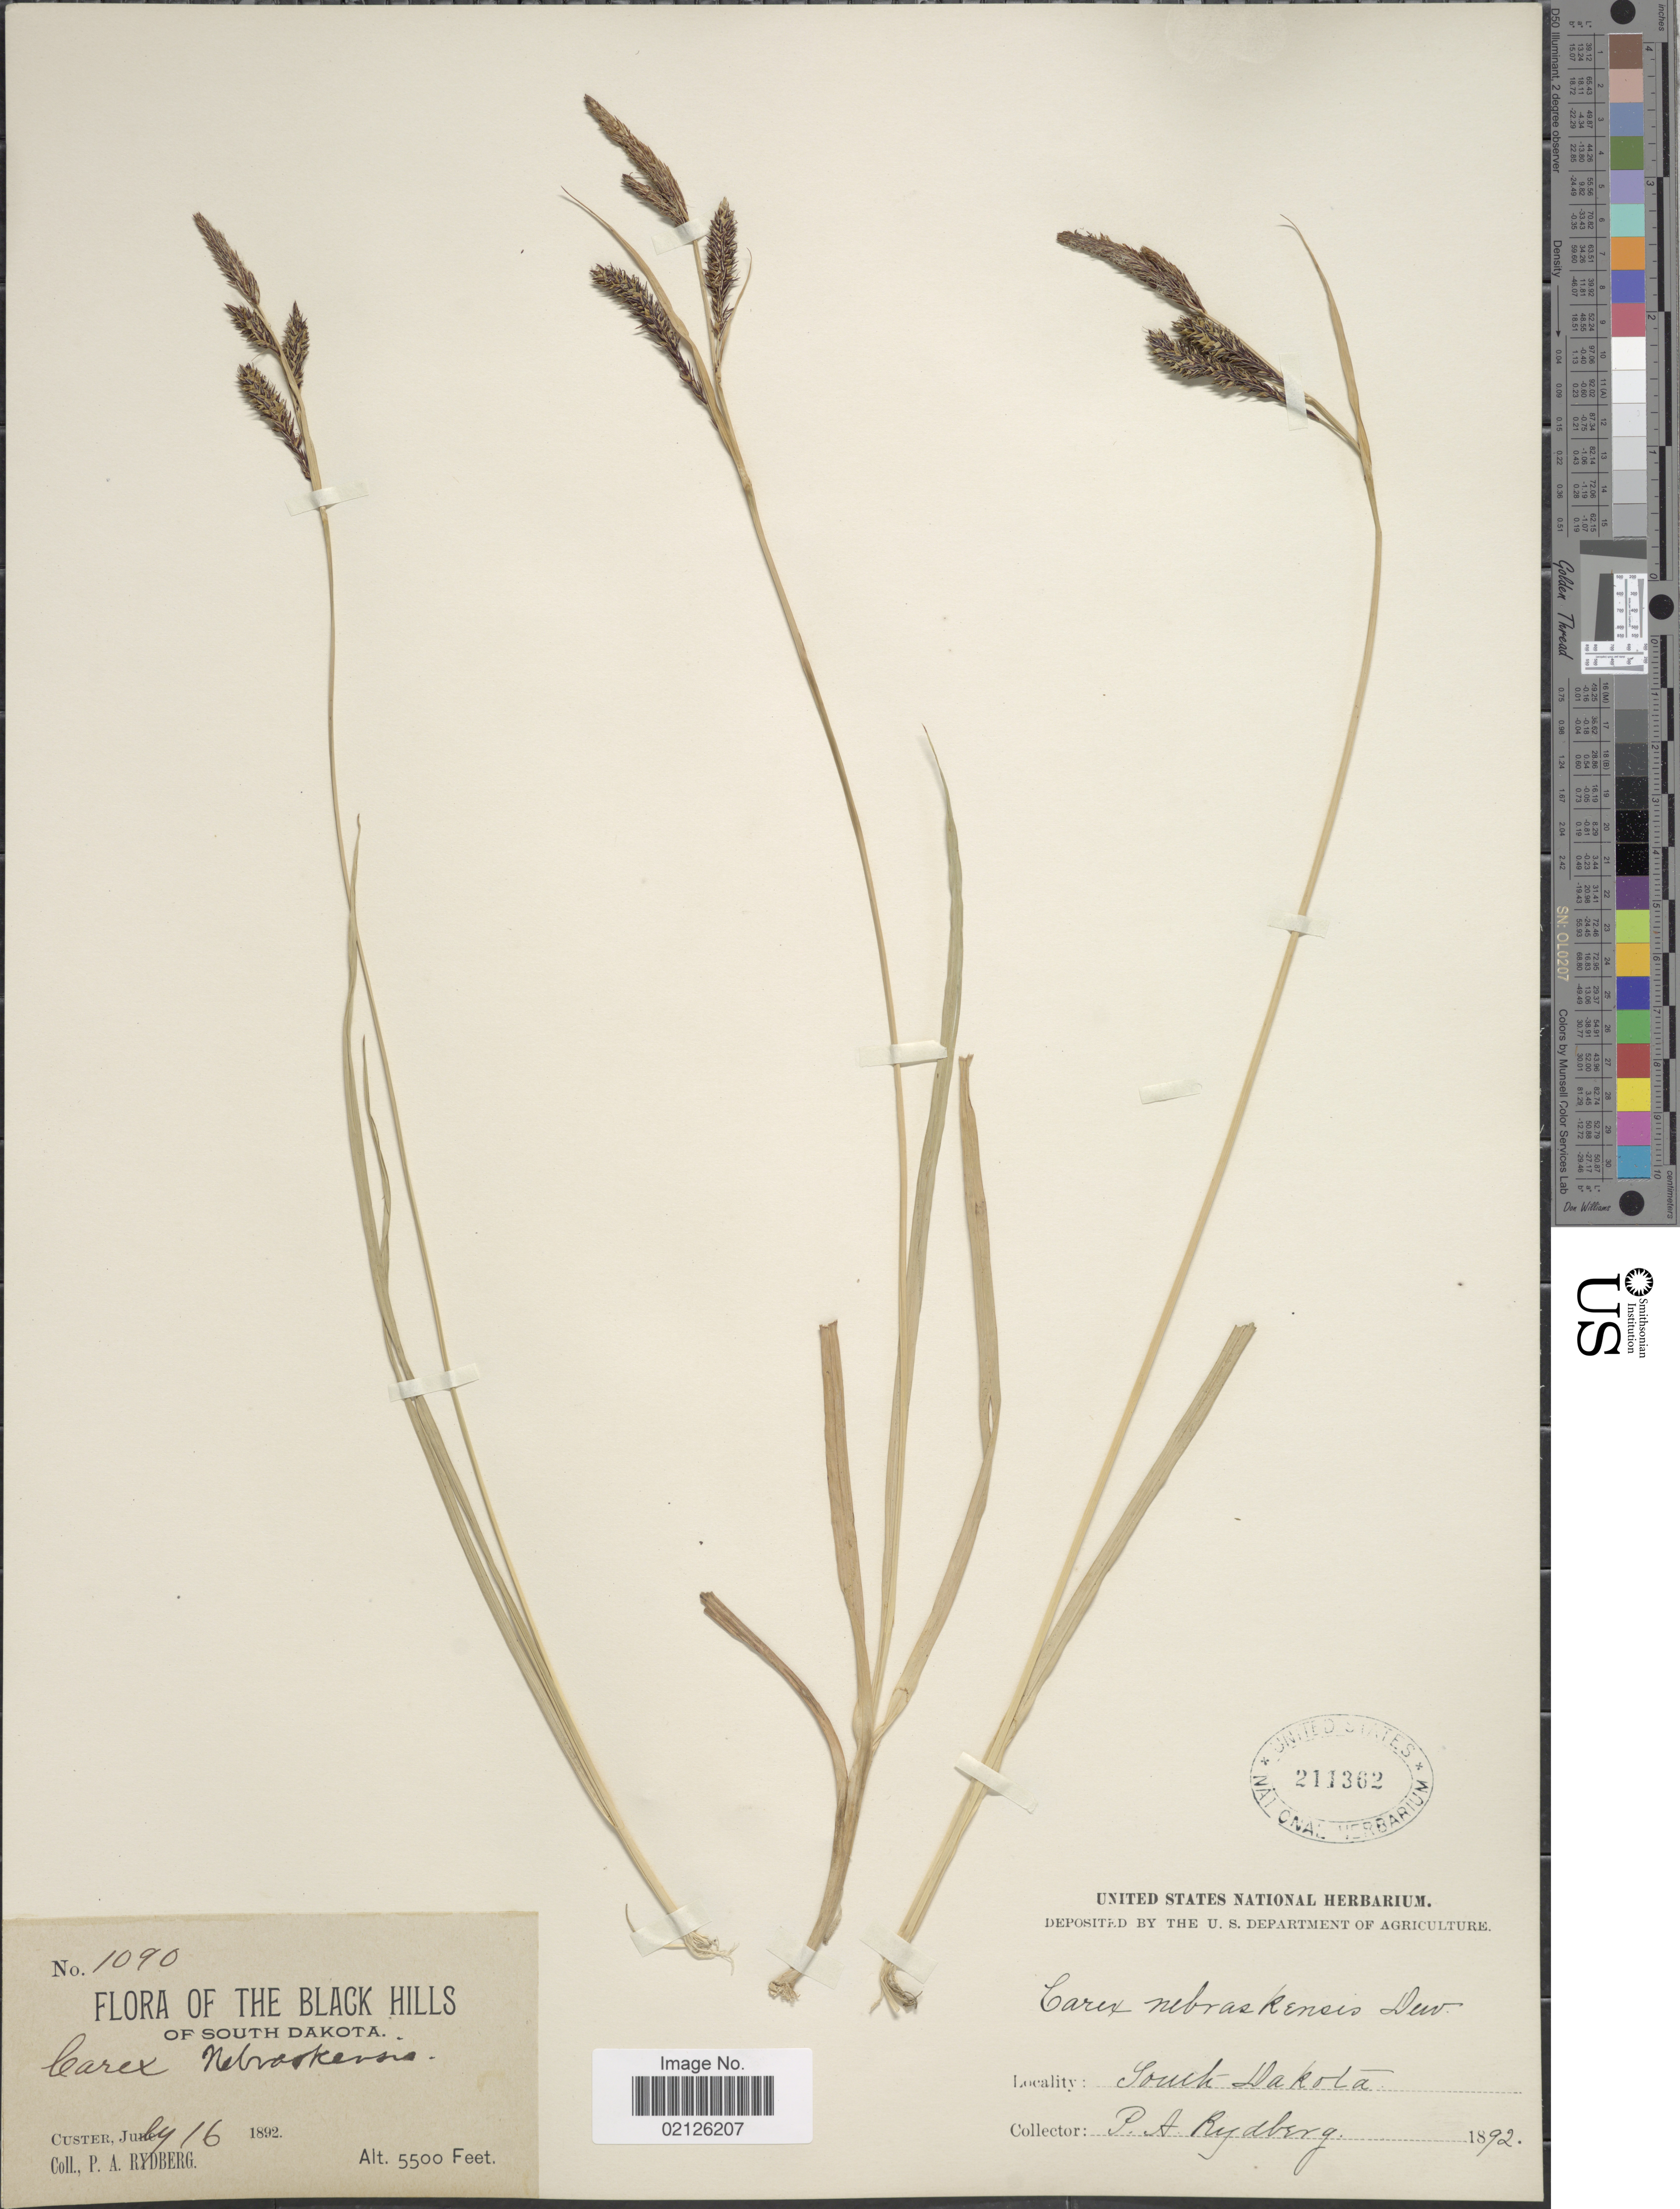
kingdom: Plantae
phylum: Tracheophyta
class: Liliopsida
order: Poales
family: Cyperaceae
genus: Carex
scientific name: Carex nebrascensis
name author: Dewey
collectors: P. A. Rydberg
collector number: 1090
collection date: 1892-07-16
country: United States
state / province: South Dakota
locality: The Black Hills, Custer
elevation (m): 1676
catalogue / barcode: US 211362